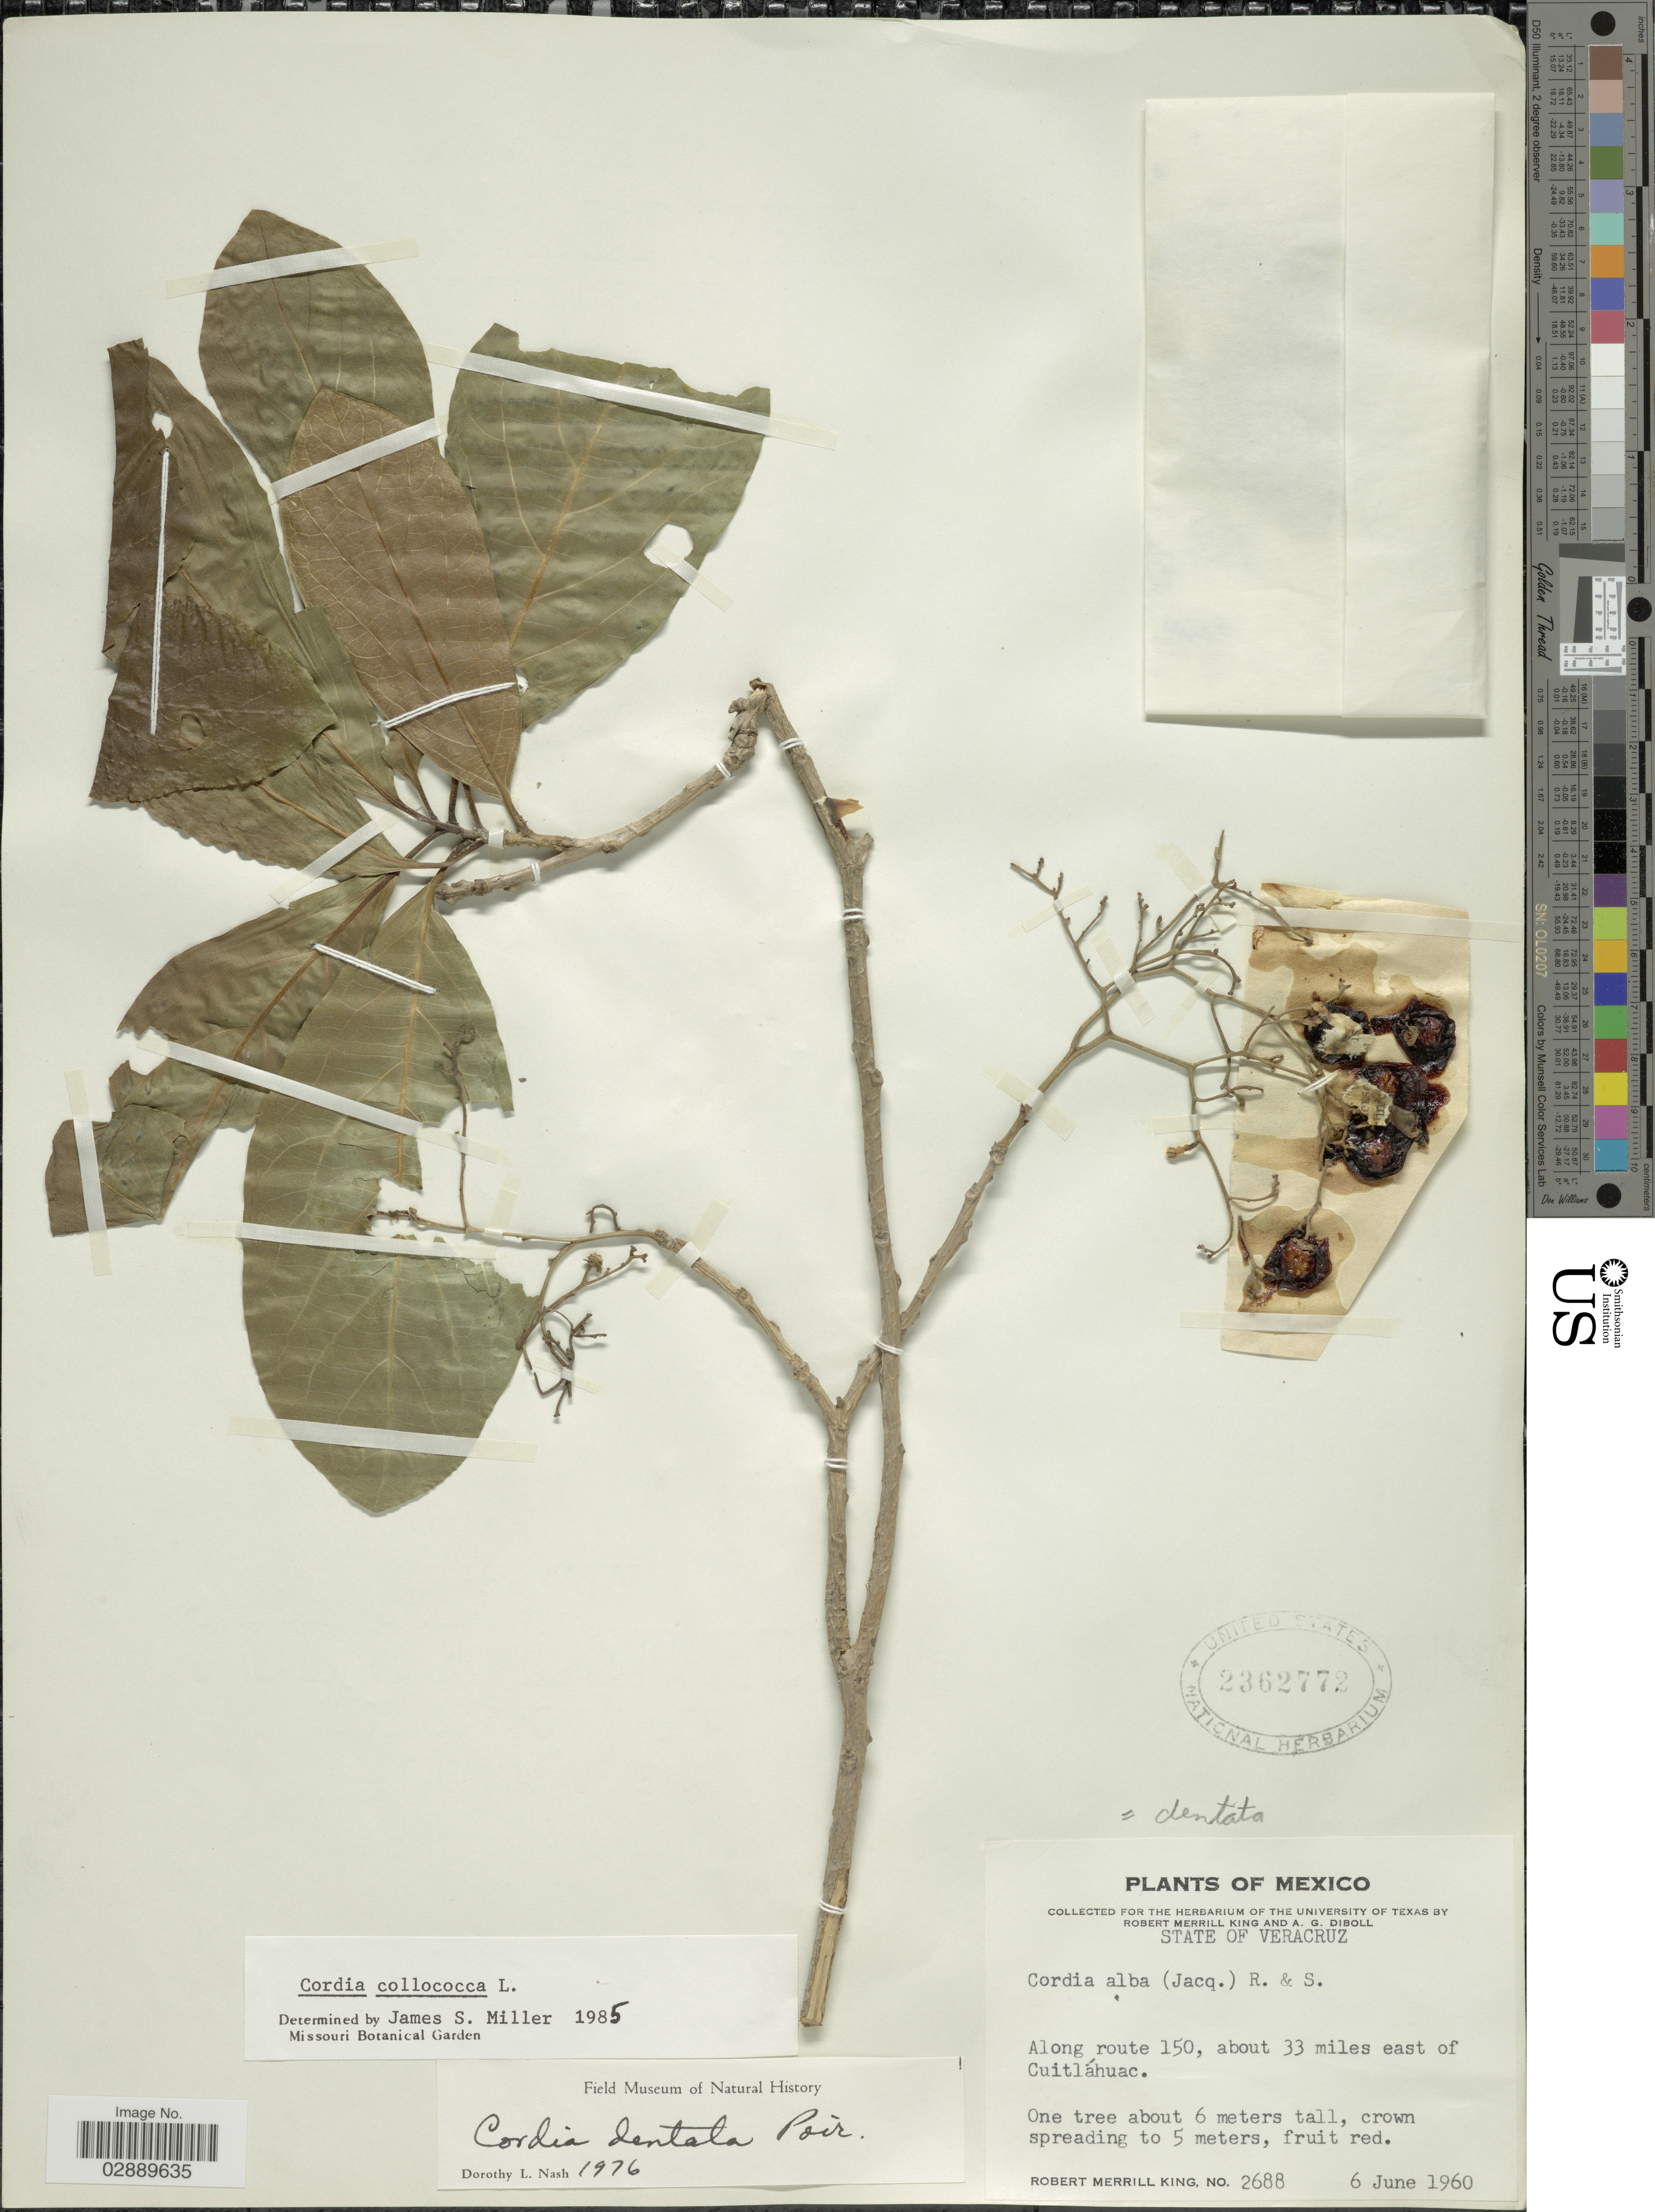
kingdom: Plantae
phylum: Tracheophyta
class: Magnoliopsida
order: Boraginales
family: Cordiaceae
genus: Cordia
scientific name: Cordia collococca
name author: L.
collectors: R. M. King & A. Diboll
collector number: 2688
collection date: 1960-06-06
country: Mexico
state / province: Veracruz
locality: State of Veracruz. Along route 150, about 33 miles east of Cuitláhuac.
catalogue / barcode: US 2362772